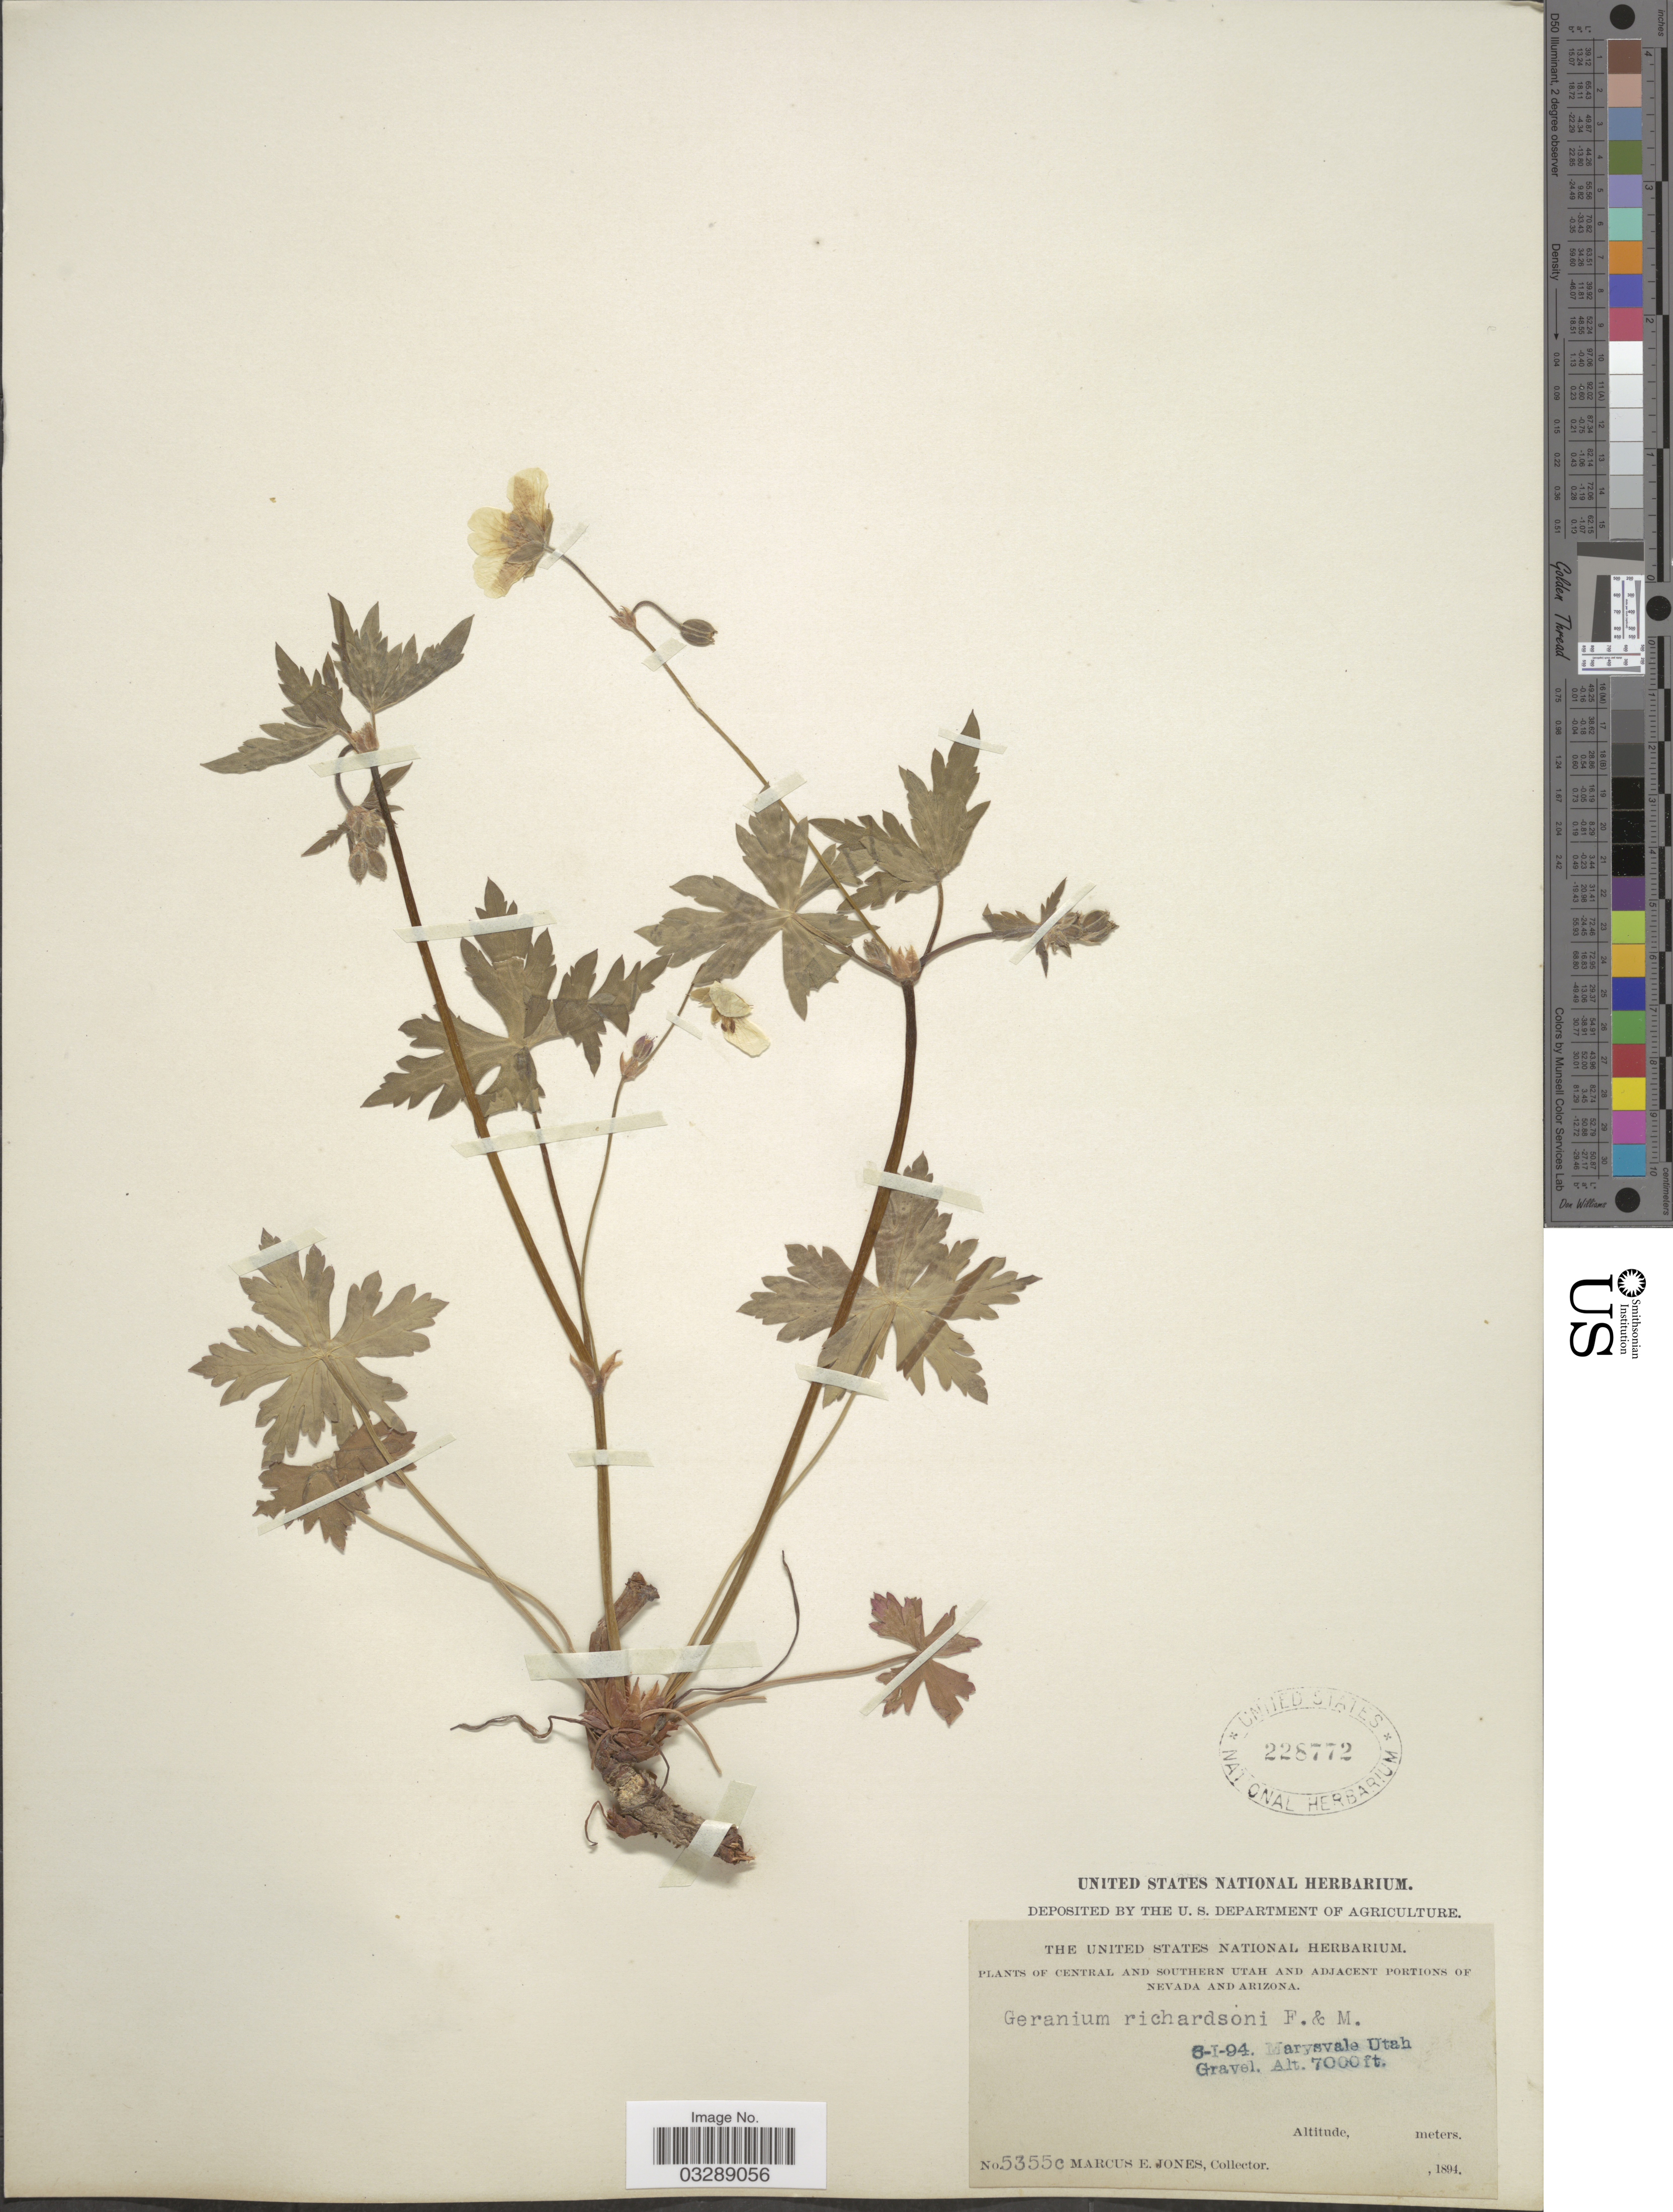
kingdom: Plantae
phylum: Tracheophyta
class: Magnoliopsida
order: Geraniales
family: Geraniaceae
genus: Geranium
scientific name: Geranium richardsonii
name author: Fisch. & Trautv.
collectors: M. E. Jones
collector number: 5355c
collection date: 1894-01-08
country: United States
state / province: Utah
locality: Central and southern Utah. Marysvale Utah Gravel.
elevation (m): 2134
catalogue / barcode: US 228772